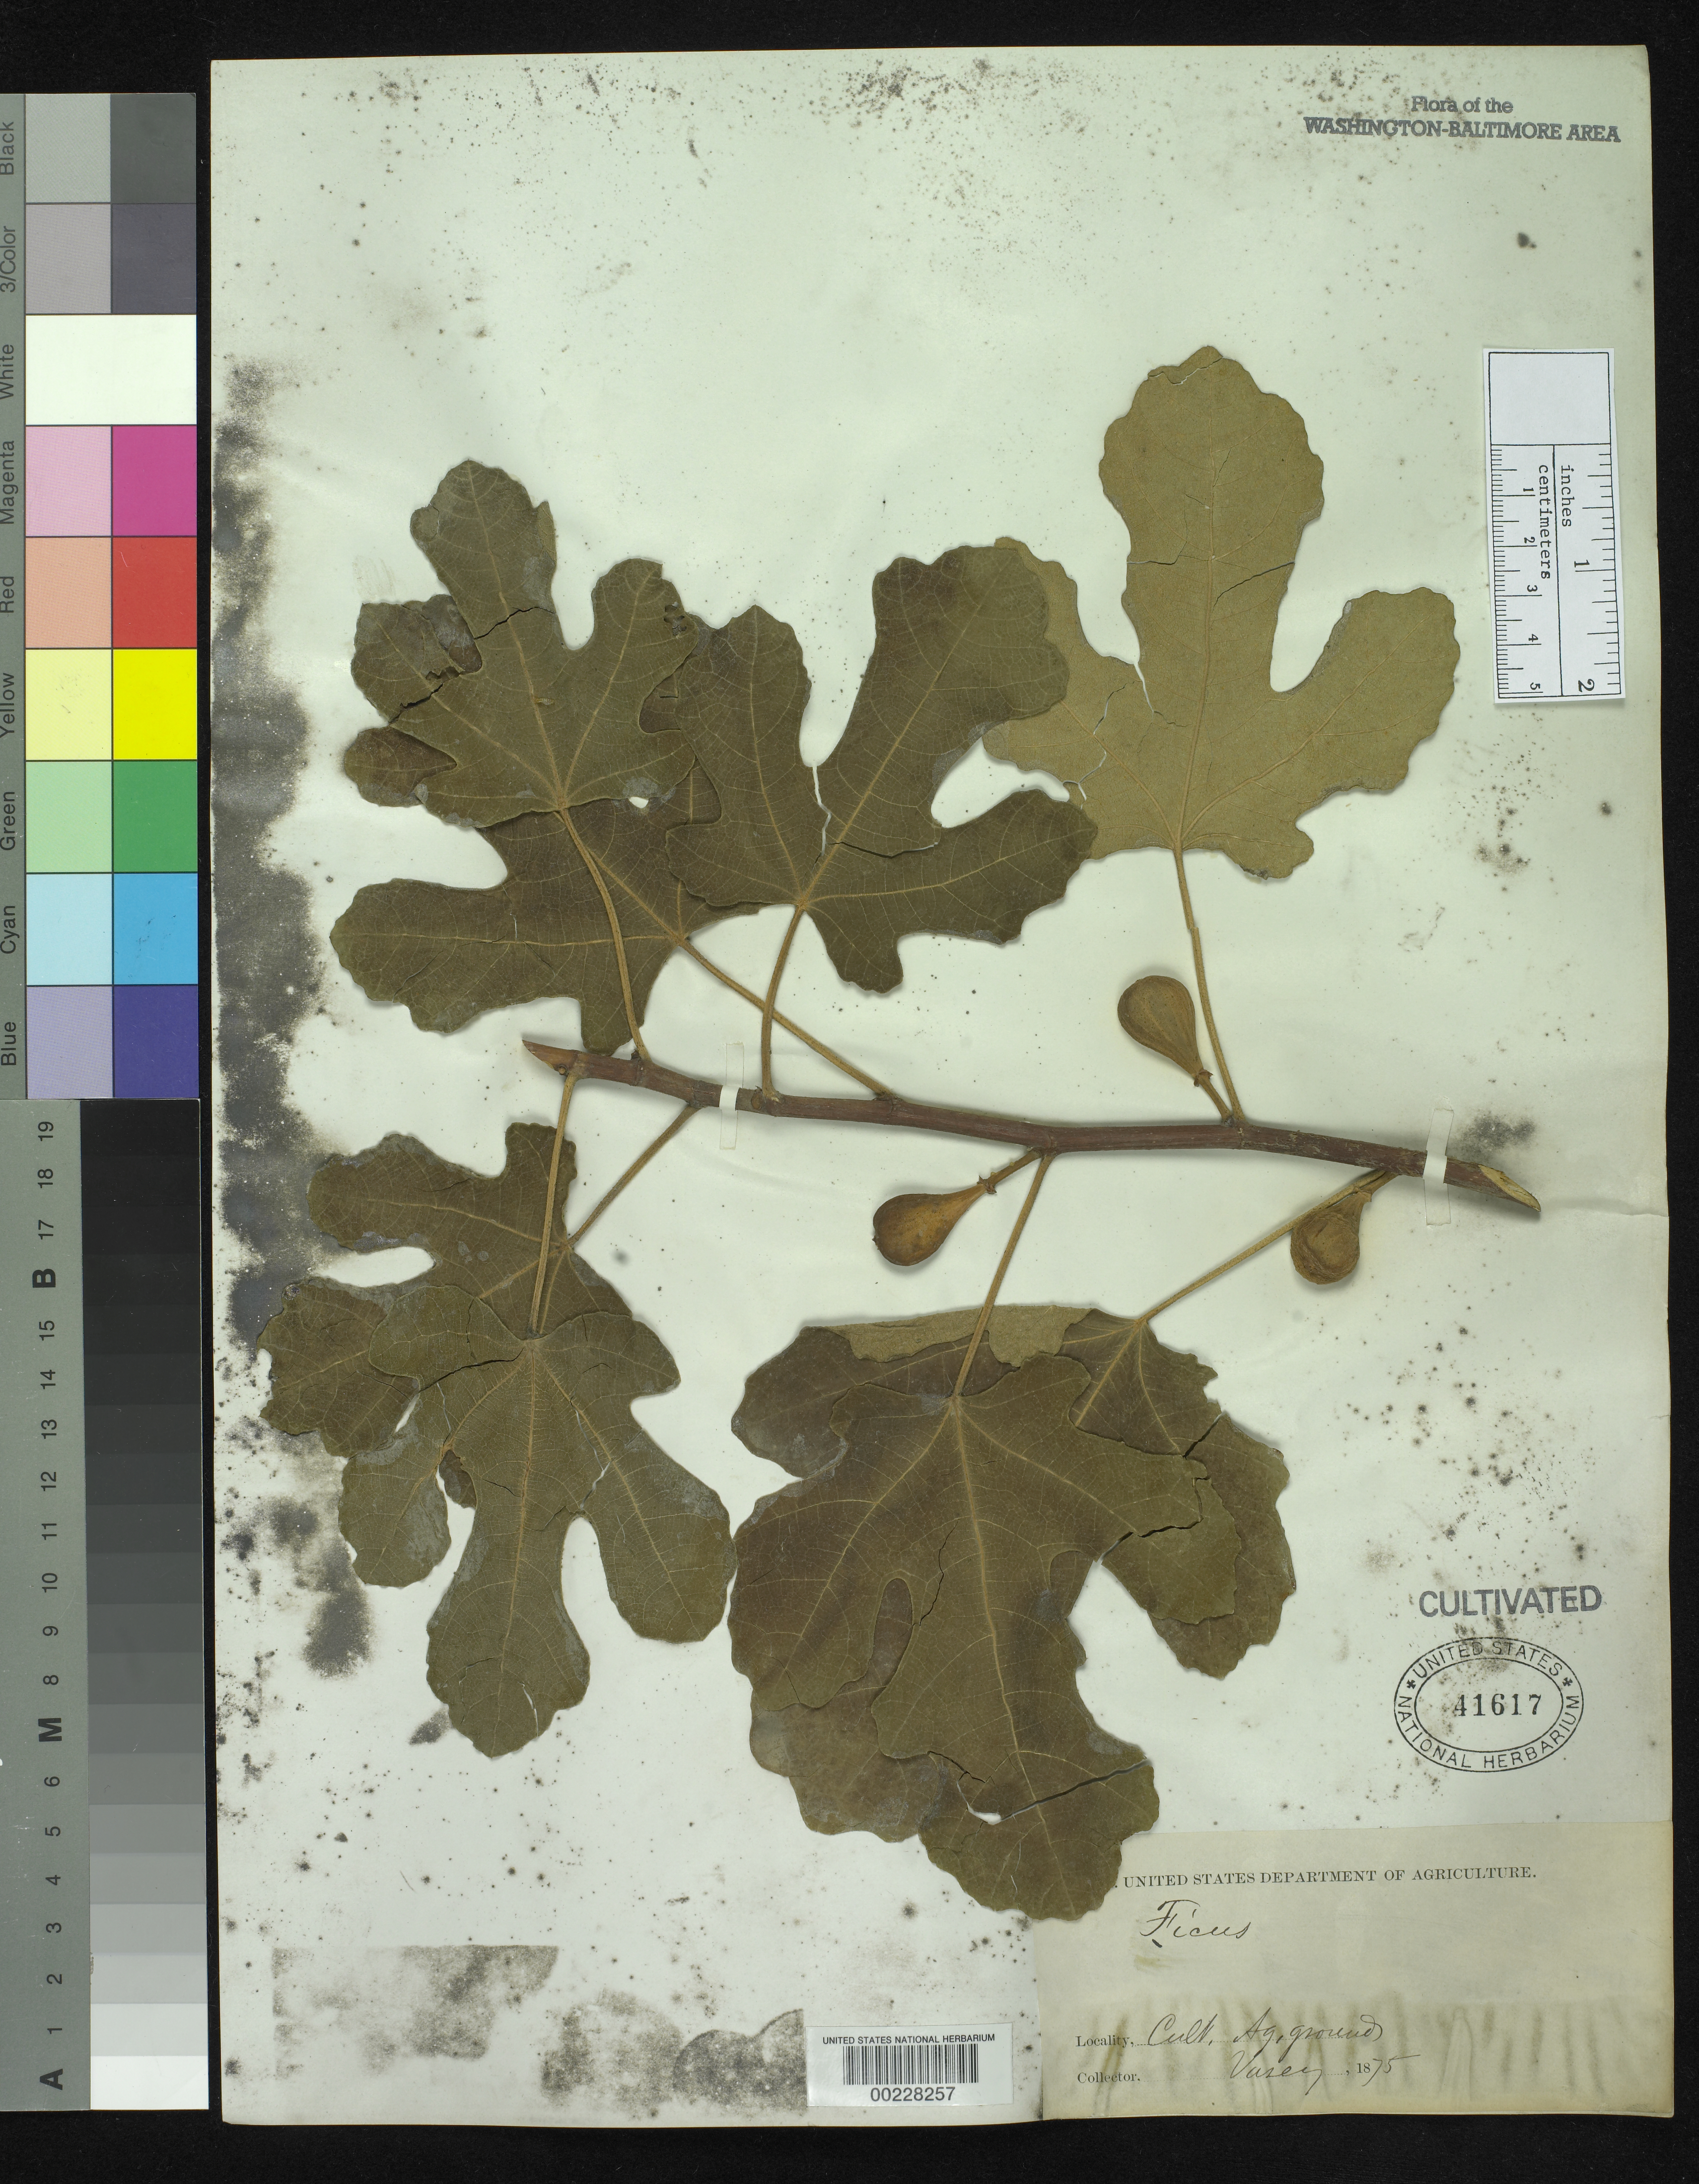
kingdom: Plantae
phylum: Tracheophyta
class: Magnoliopsida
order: Rosales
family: Moraceae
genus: Ficus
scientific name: Ficus carica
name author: L.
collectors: G. R. Vasey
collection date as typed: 1875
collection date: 1875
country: United States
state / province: District of Columbia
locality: Agricultural grounds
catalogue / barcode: US 41617